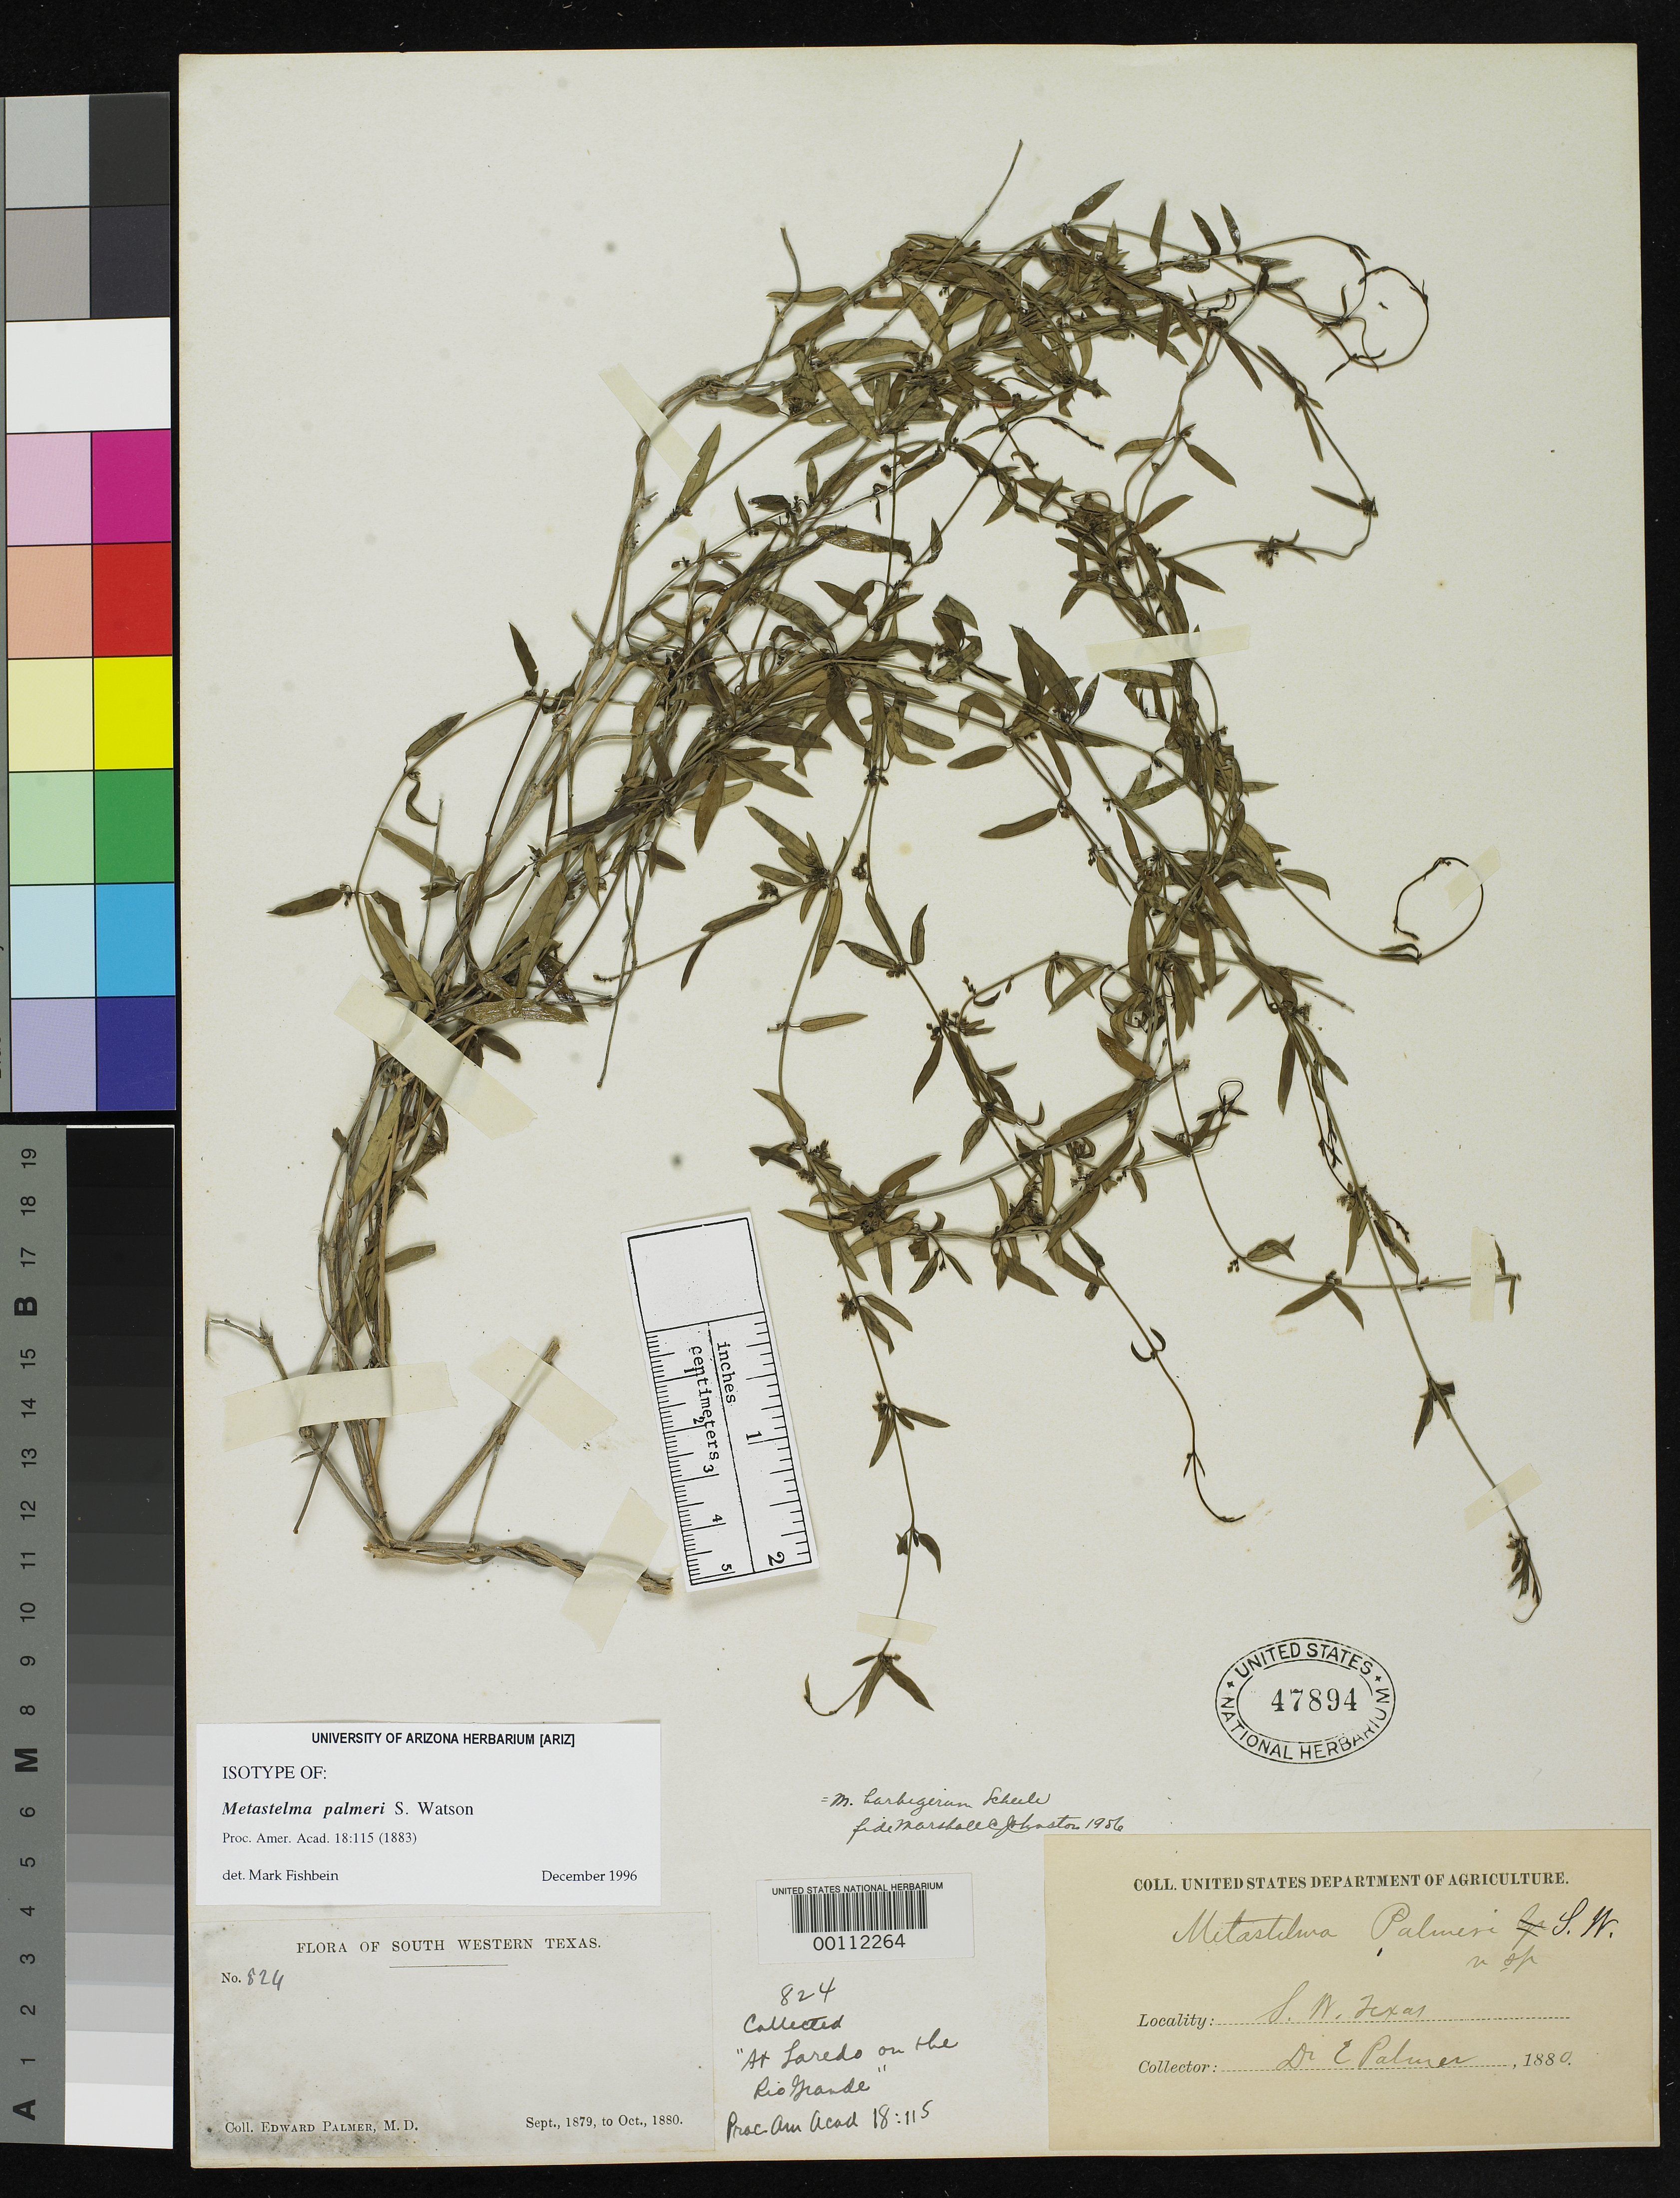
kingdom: Plantae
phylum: Tracheophyta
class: Magnoliopsida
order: Gentianales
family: Apocynaceae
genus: Metastelma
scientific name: Metastelma palmeri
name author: S. Watson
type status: Isotype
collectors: E. Palmer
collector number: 824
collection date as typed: Sep 1879 to -- Oct 1880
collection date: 1879-09/1880-10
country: United States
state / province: Texas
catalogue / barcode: US 47894